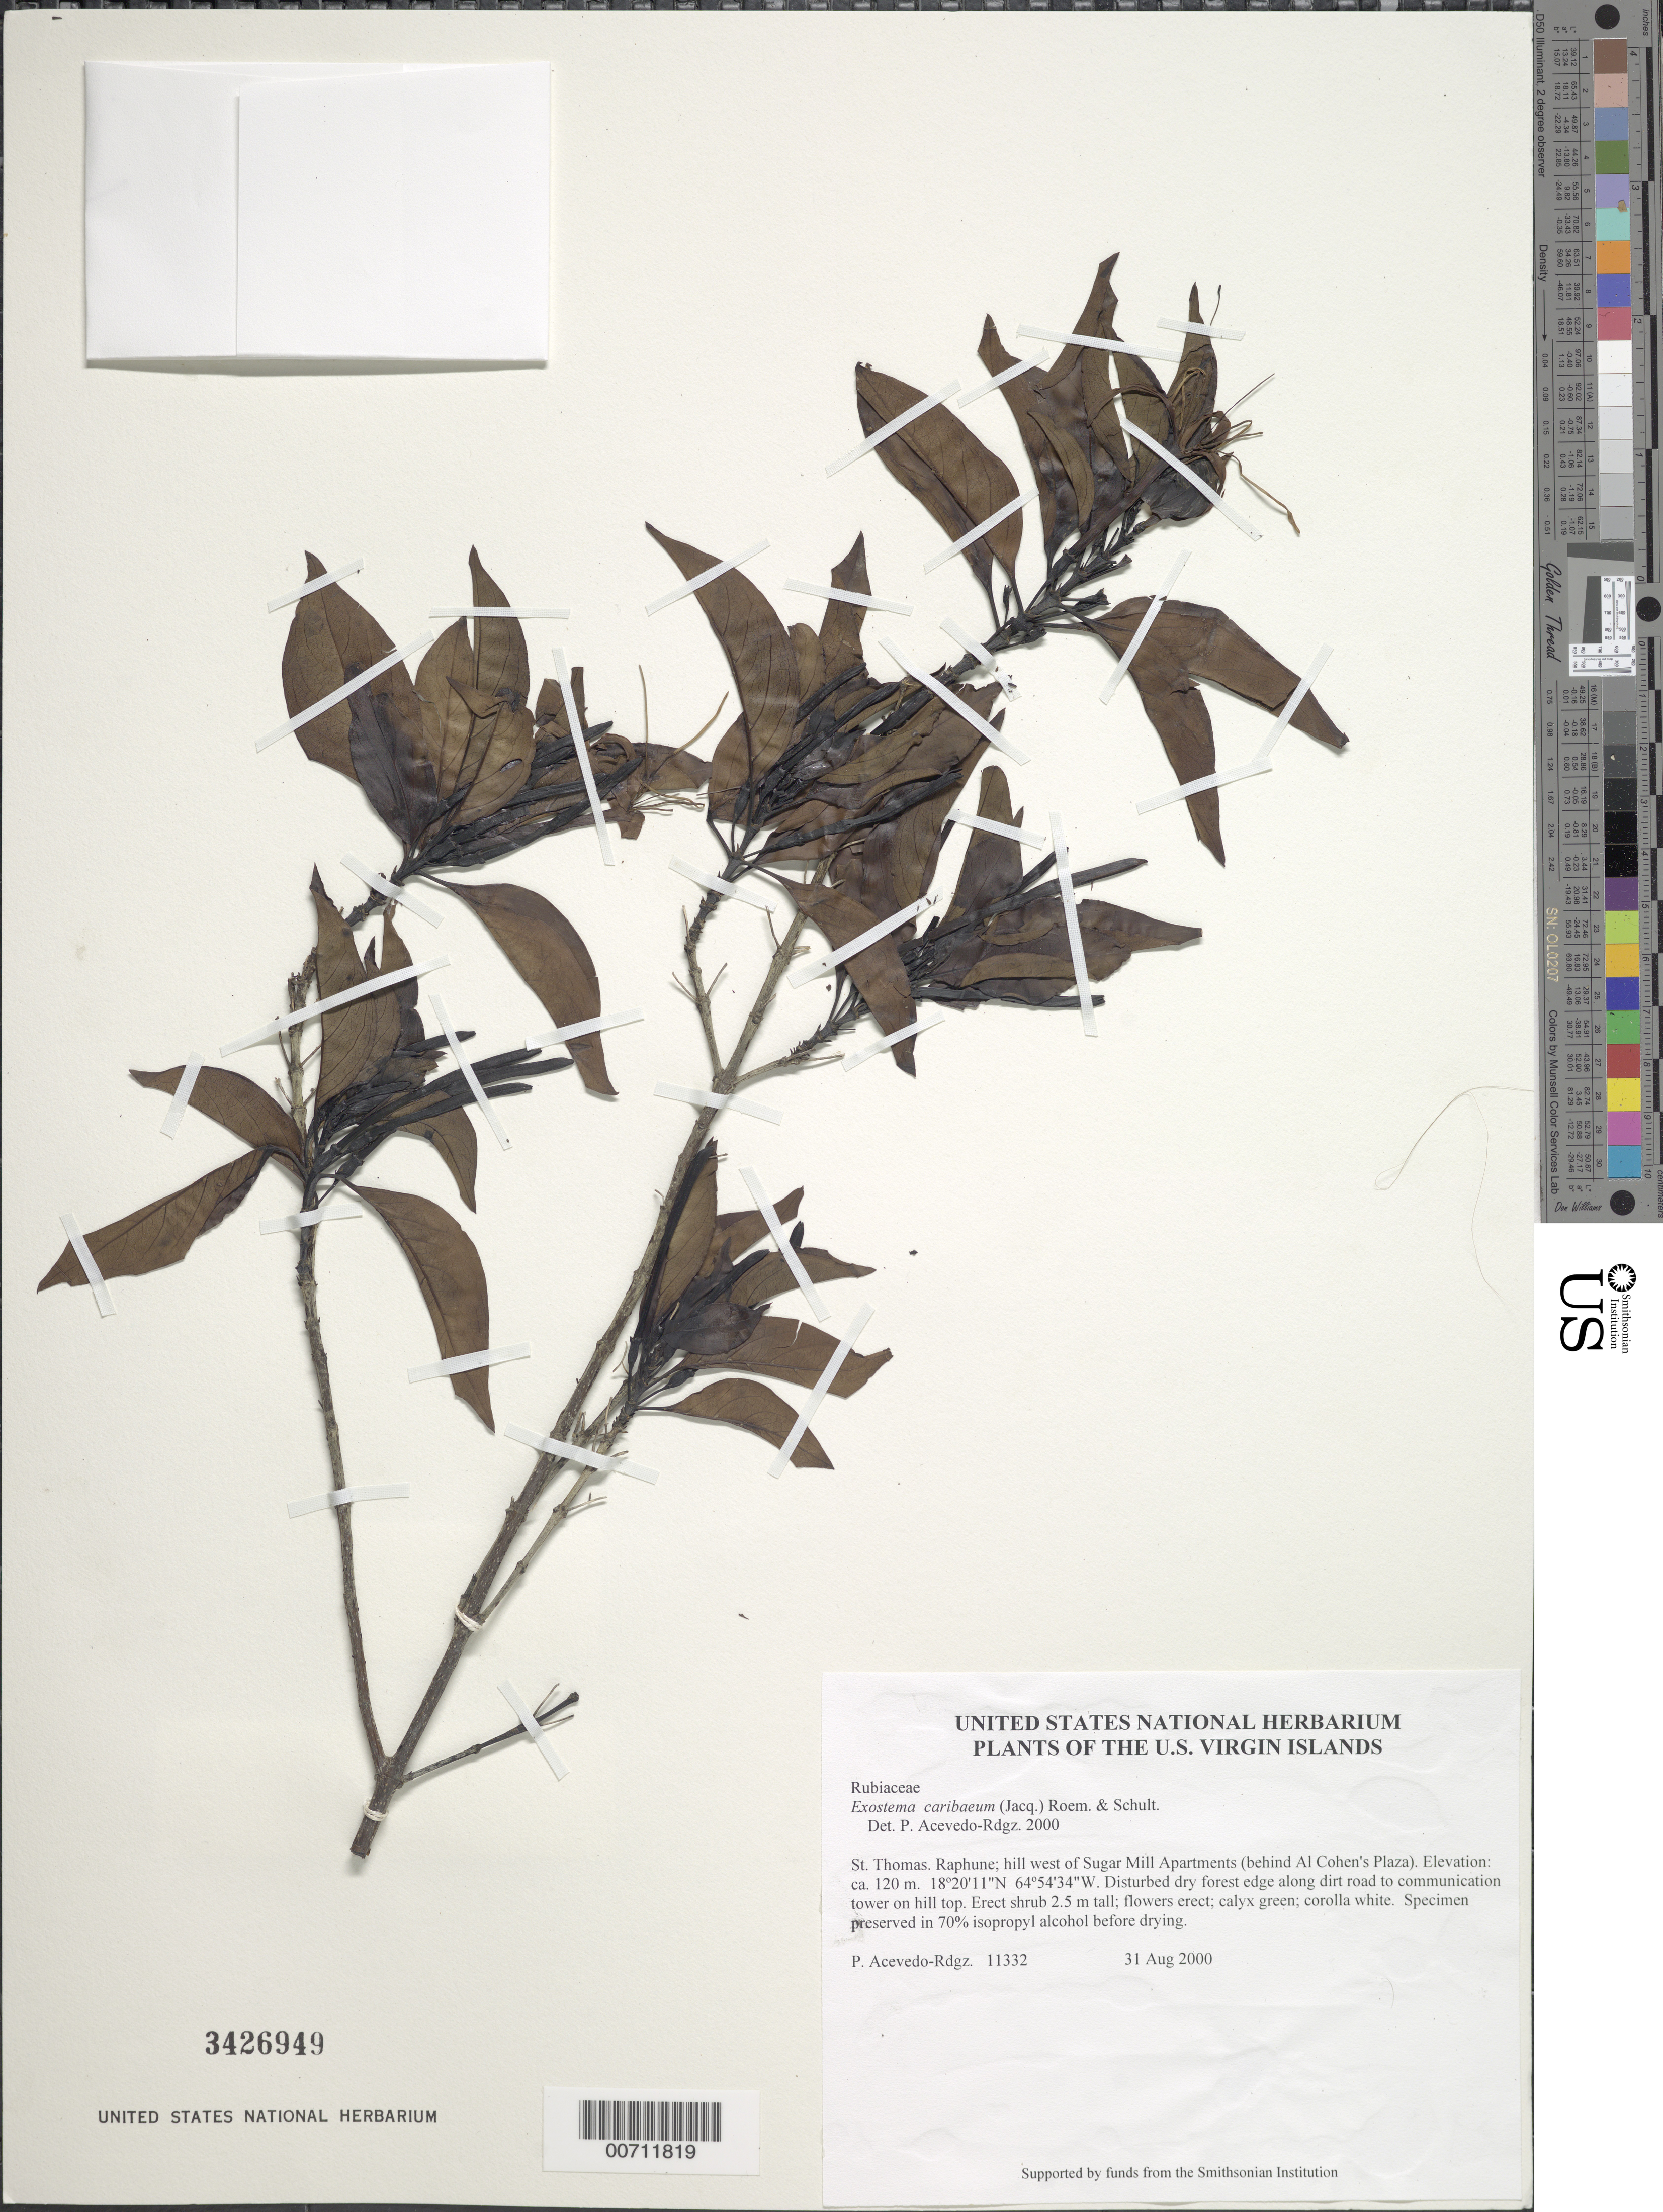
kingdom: Plantae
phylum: Tracheophyta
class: Magnoliopsida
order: Gentianales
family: Rubiaceae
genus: Exostema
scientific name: Exostema caribaeum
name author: (Jacq.) Roem. & Schult.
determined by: Acevedo-Rodríguez, P., (BOT), Smithsonian Institution - National Museum of Natural History (UNITED STATES)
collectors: P. Acevedo-Rodr.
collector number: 11332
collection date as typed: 31 Aug 2000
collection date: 2000-08-31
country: U.S. Virgin Islands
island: St. Thomas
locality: Raphune; hill west of Sugar Mill Apartments (behind Al Cohen's Plaza).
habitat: Disturbed dry forest edge along dirt road to communication tower on hill top.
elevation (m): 120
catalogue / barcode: US 3426949